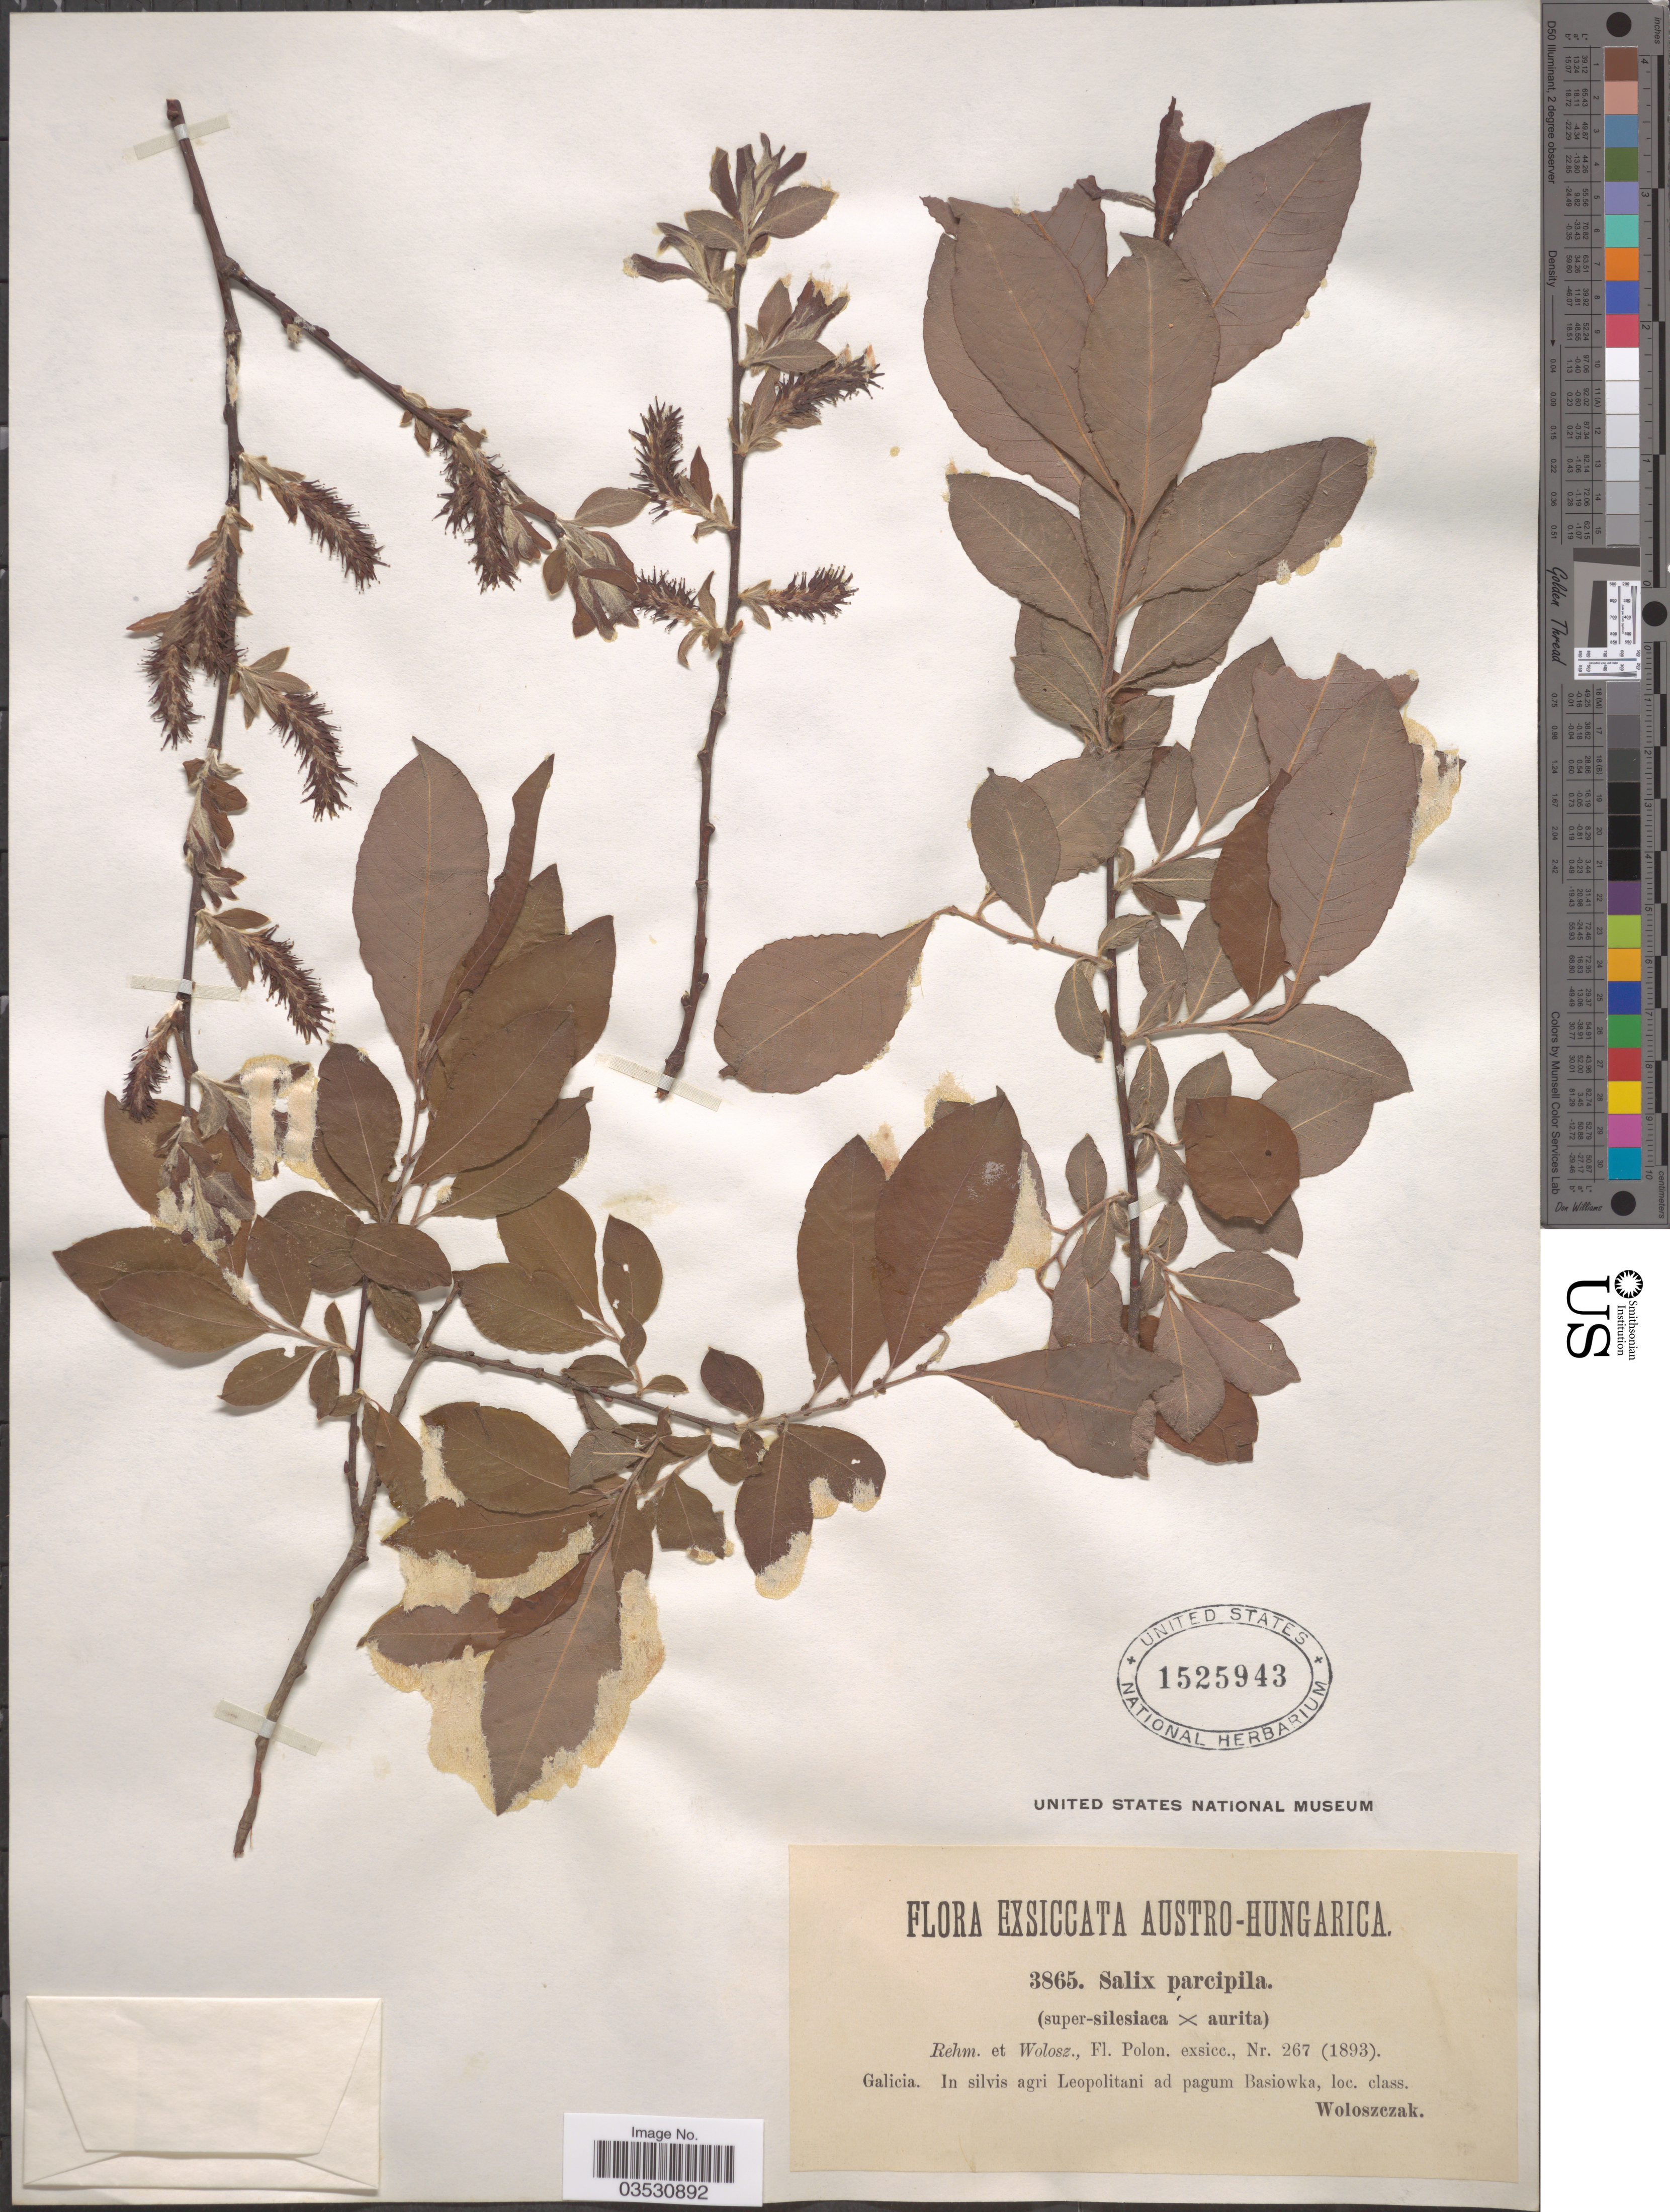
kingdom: Plantae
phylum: Tracheophyta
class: Magnoliopsida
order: Malpighiales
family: Salicaceae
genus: Salix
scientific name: Salix parcipila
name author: Rehmann ex A. Camus & E.G. Camus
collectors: Woloszczak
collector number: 3865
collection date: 1893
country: Spain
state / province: Galicia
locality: In silvis agri Leopolitani ad pagum Basiowka.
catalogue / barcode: US 1525943